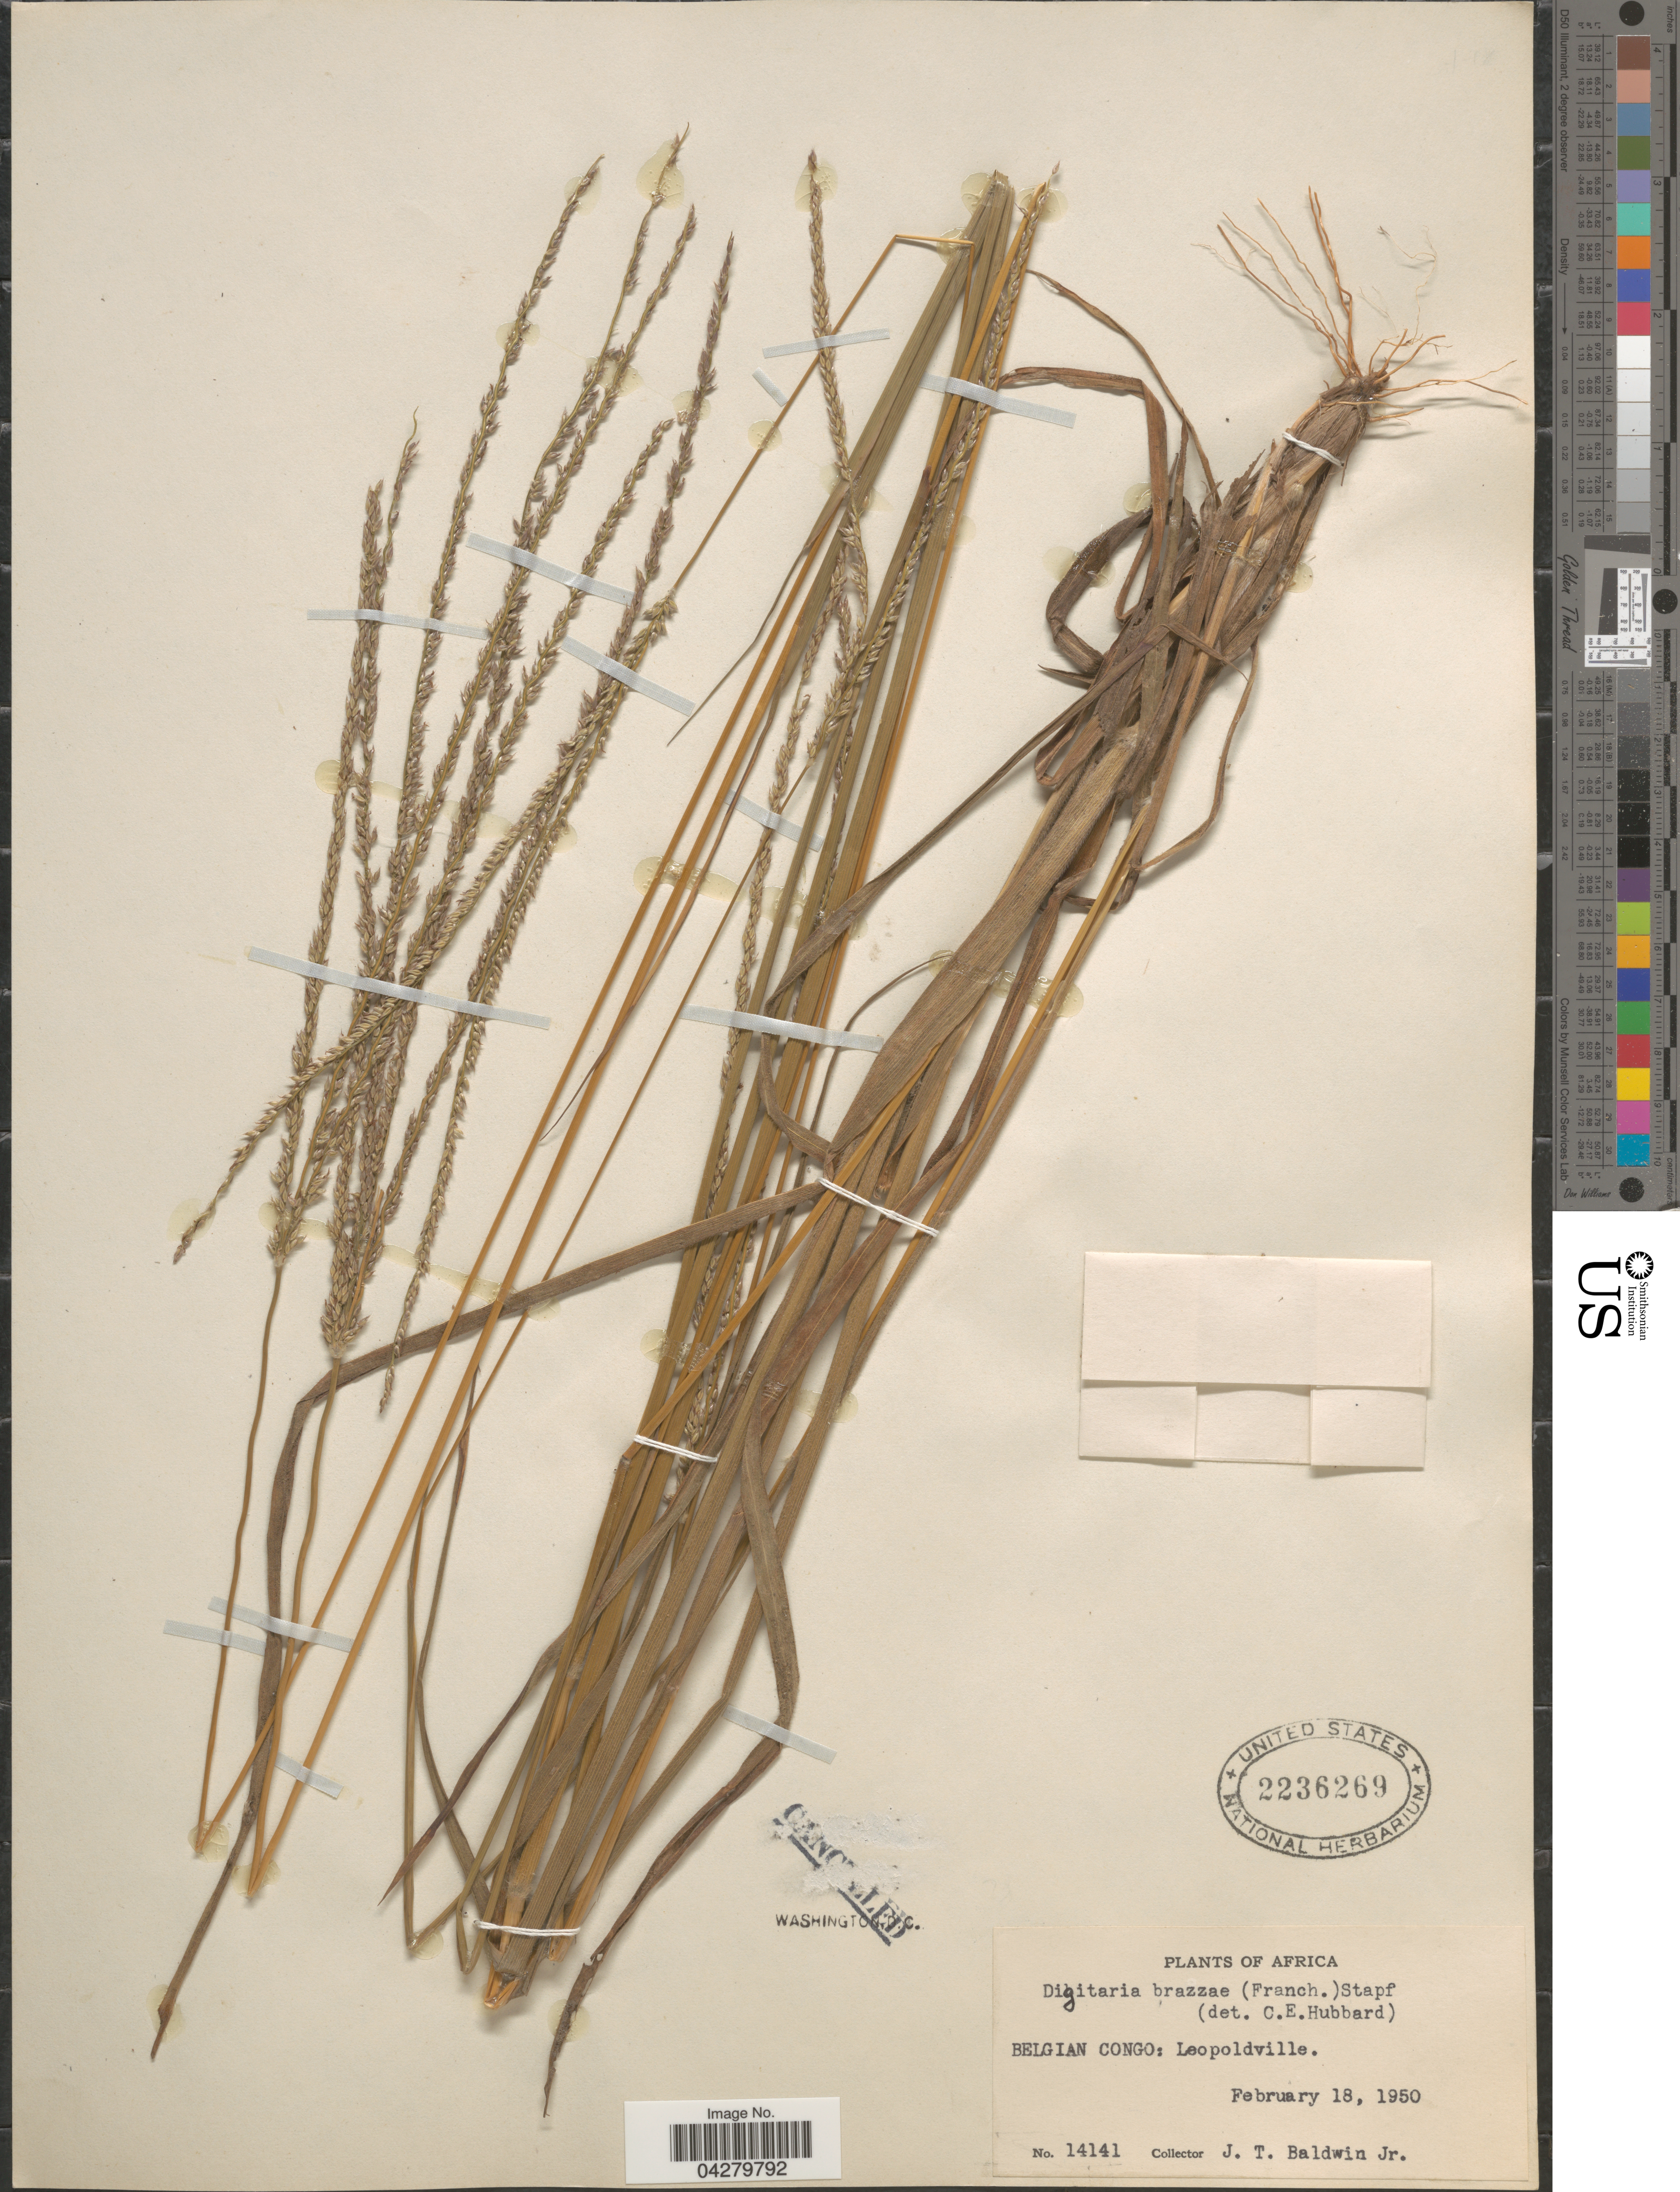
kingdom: Plantae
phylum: Tracheophyta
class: Liliopsida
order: Poales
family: Poaceae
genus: Digitaria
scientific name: Digitaria brazzae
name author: (Franch.) Stapf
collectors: J. T. Baldwin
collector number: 14141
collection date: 1950-02-18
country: Congo, Democratic Republic of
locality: Belgian Congo: Leopoldville.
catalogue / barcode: US 2236269